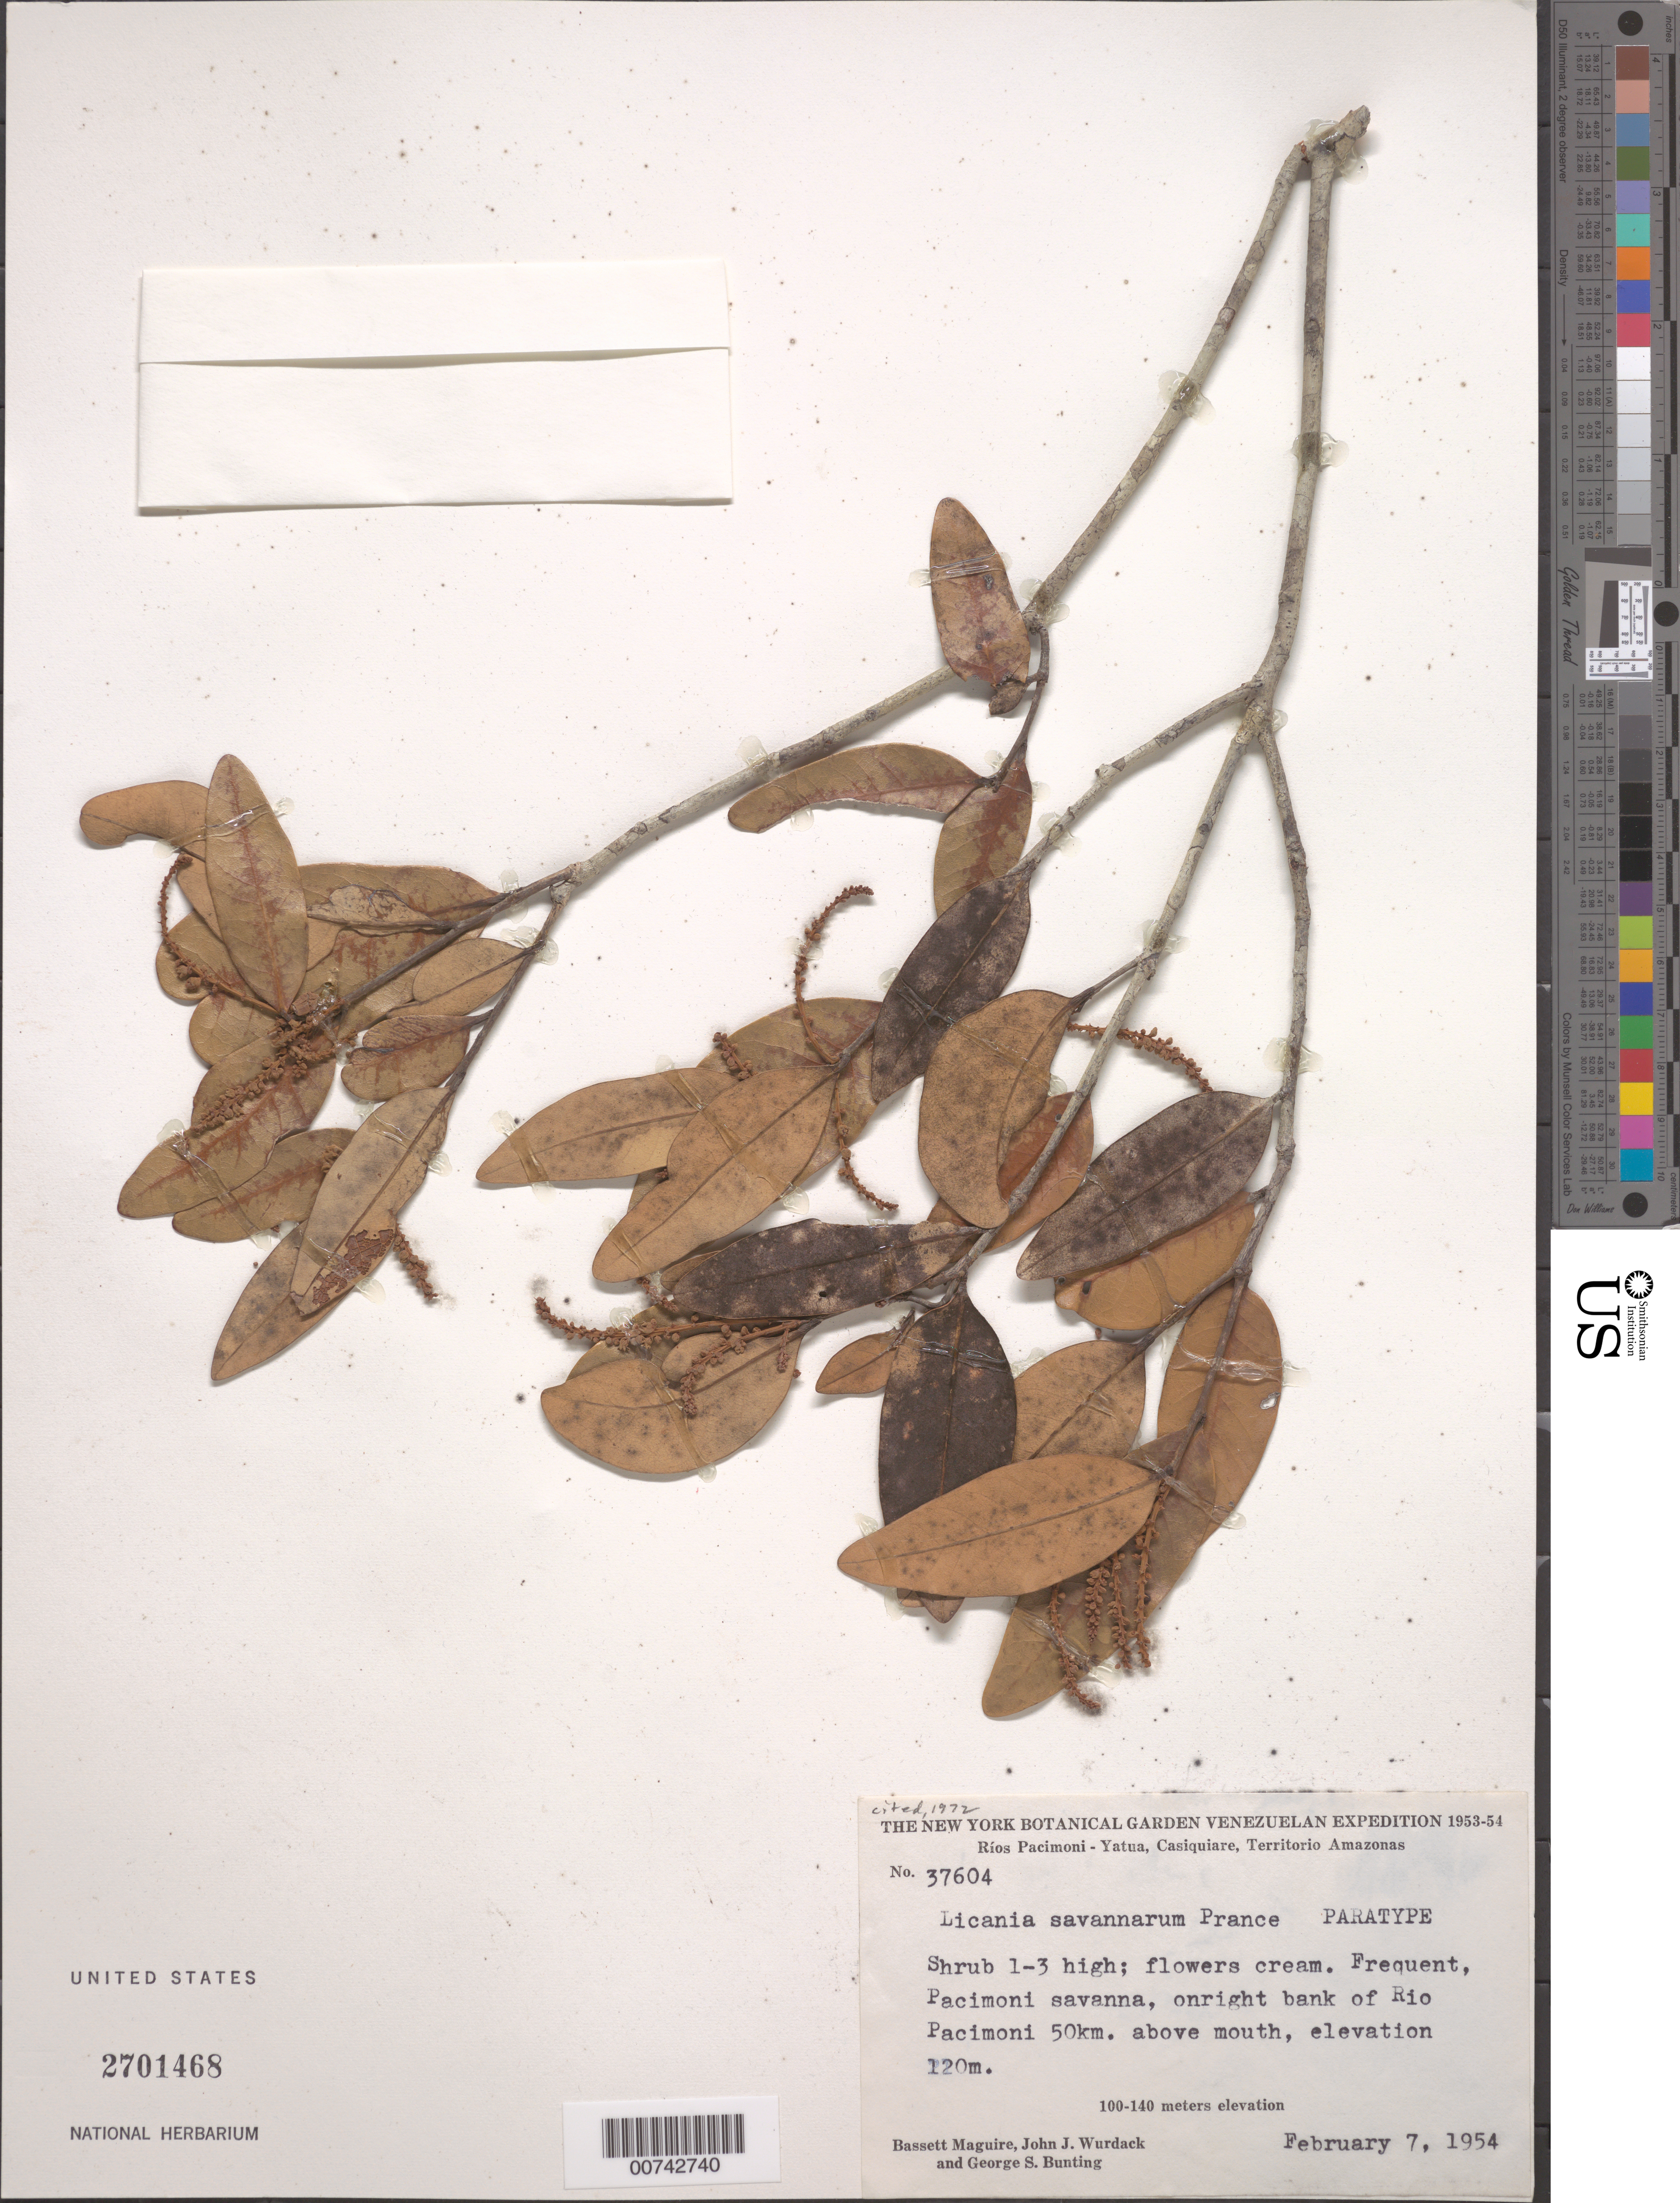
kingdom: Plantae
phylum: Tracheophyta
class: Magnoliopsida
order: Malpighiales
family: Chrysobalanaceae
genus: Licania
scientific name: Licania savannarum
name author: Prance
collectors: B. Maguire, J. J. Wurdack & G. S. Bunting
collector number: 37604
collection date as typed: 7-Feb-54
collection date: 1954-02-07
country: Venezuela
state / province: Amazonas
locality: Río Pacimoni, Pacimoni Savanna, on right bank of Río Pacimoni, 50 km above mouth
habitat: Savanna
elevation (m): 120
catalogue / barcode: US 2701468